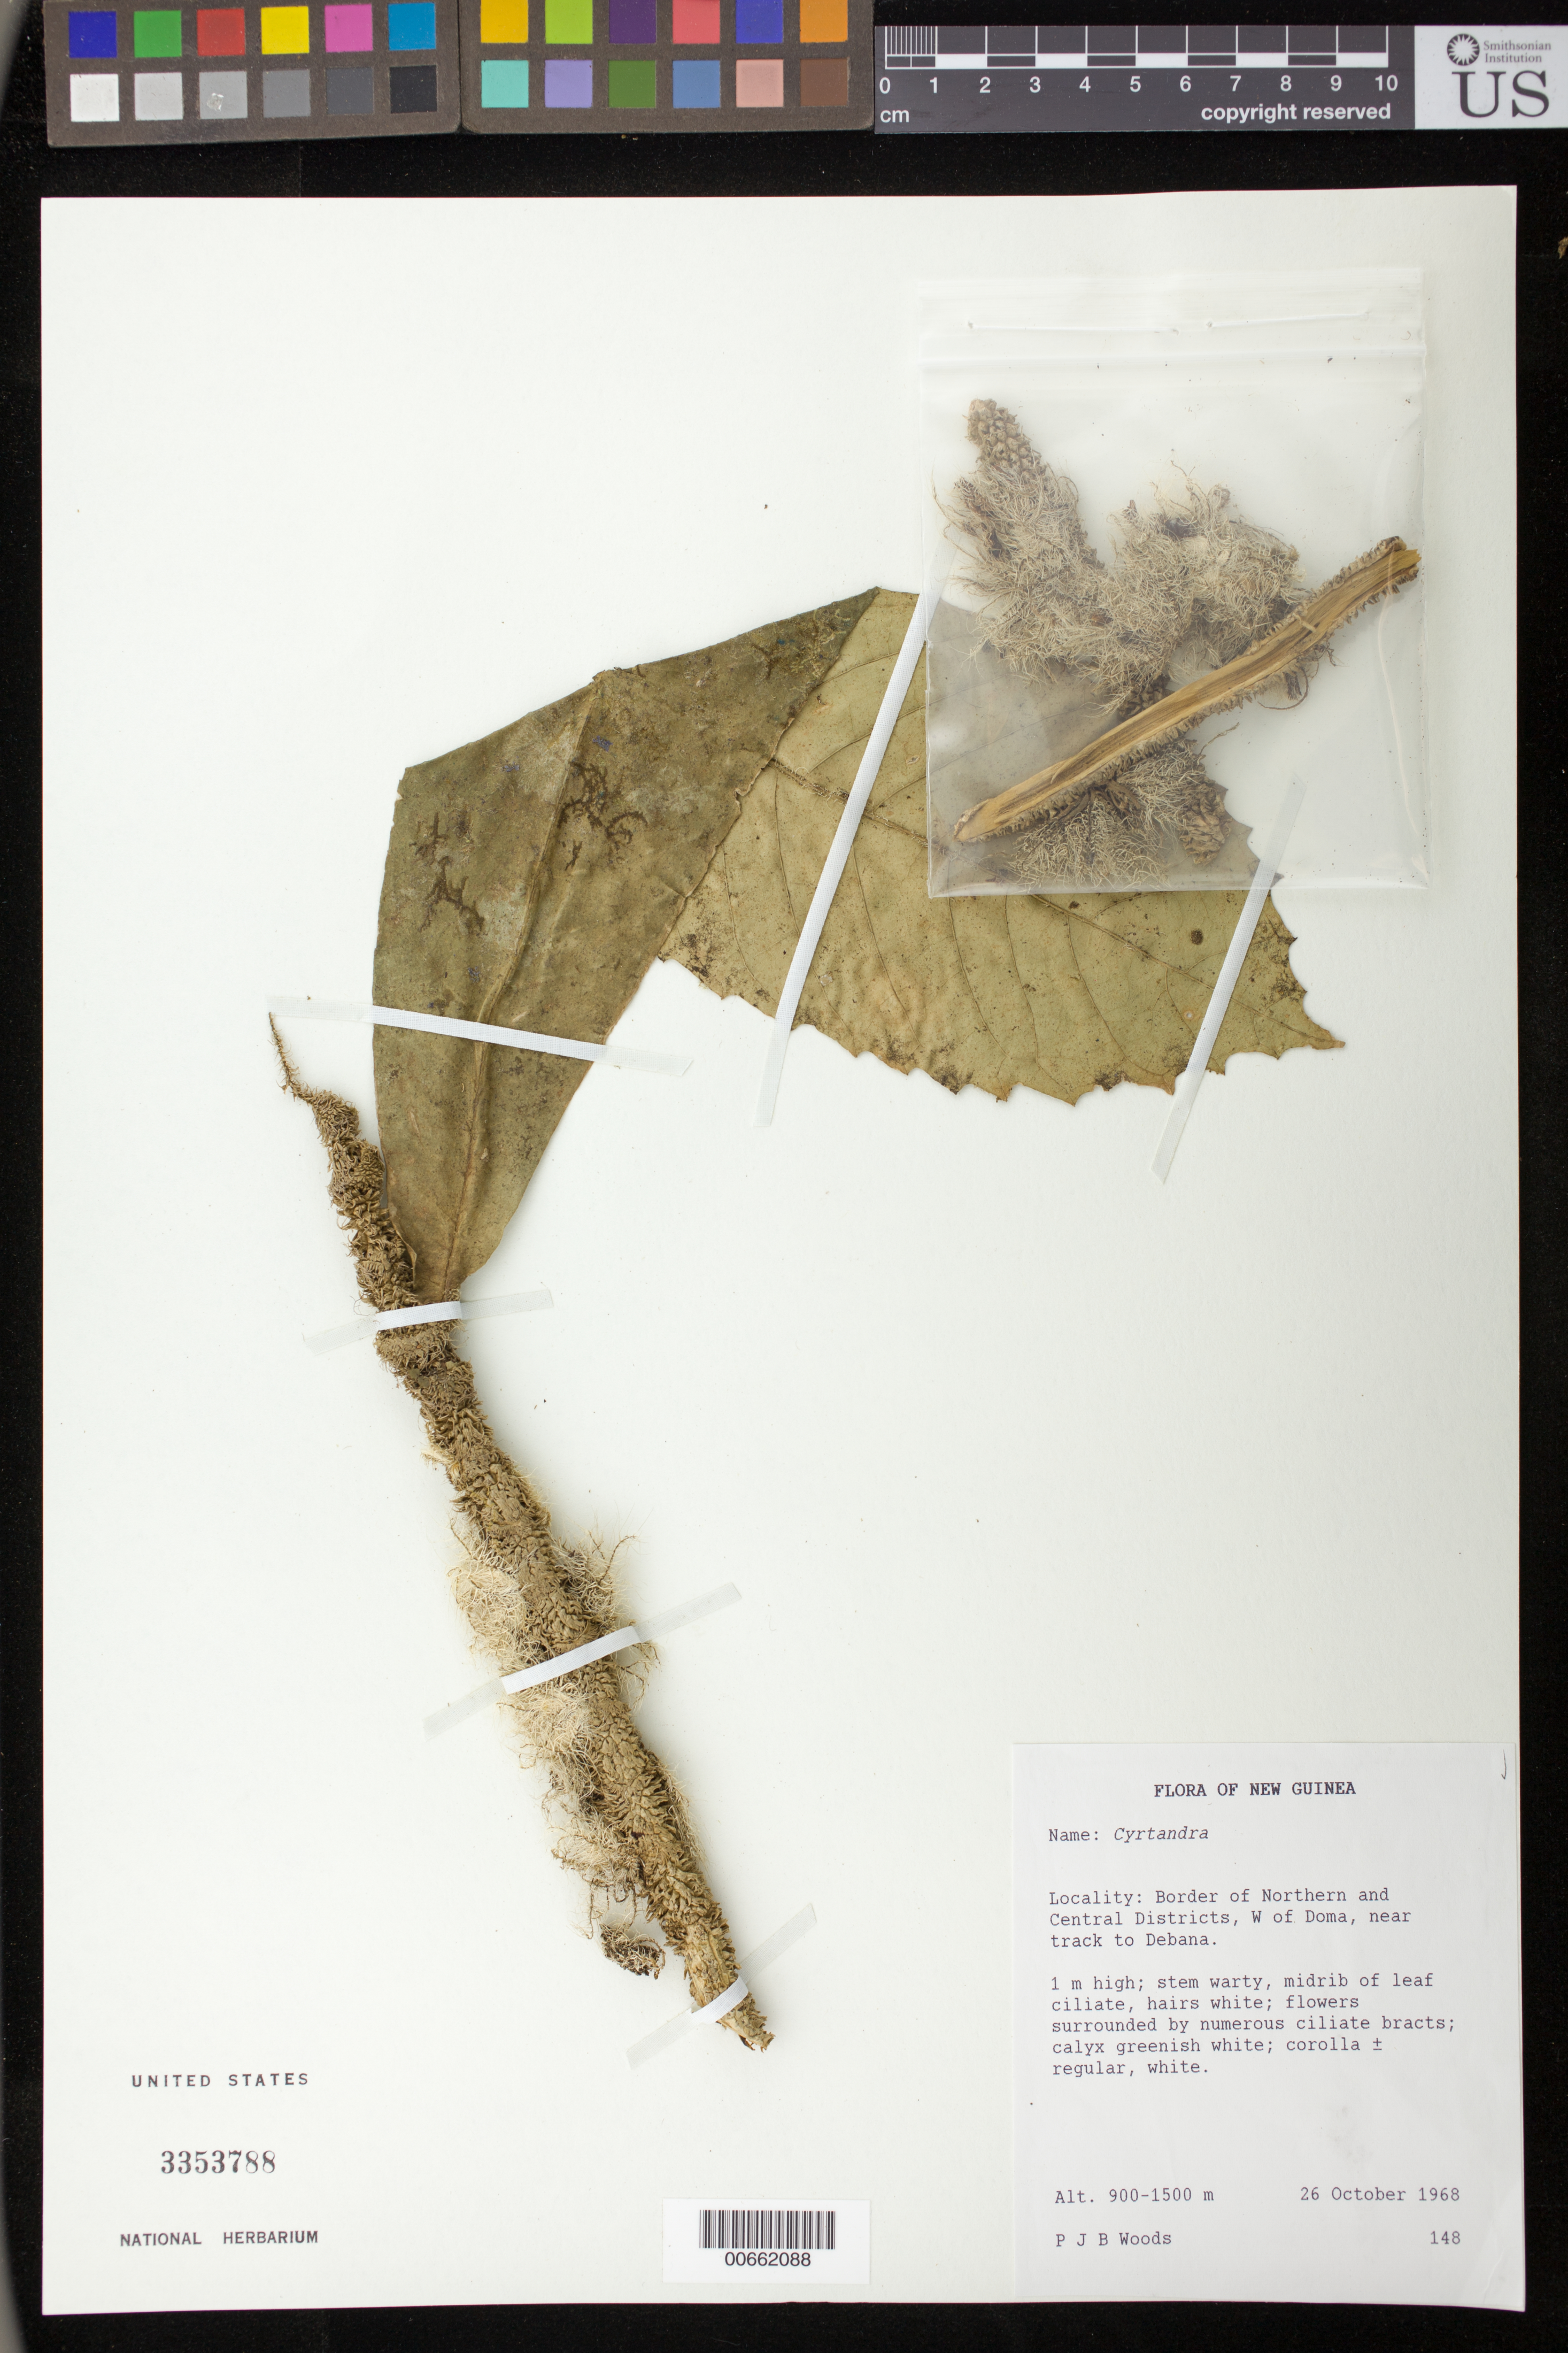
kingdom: Plantae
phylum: Tracheophyta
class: Magnoliopsida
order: Lamiales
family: Gesneriaceae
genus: Cyrtandra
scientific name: Cyrtandra sp.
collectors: P. Woods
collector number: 148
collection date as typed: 26 Oct 1962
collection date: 1962-10-26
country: Papua New Guinea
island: New Guinea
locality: Border of Northern and Central Districts, W of Doma, near track to Debana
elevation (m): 900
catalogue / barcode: US 3353788